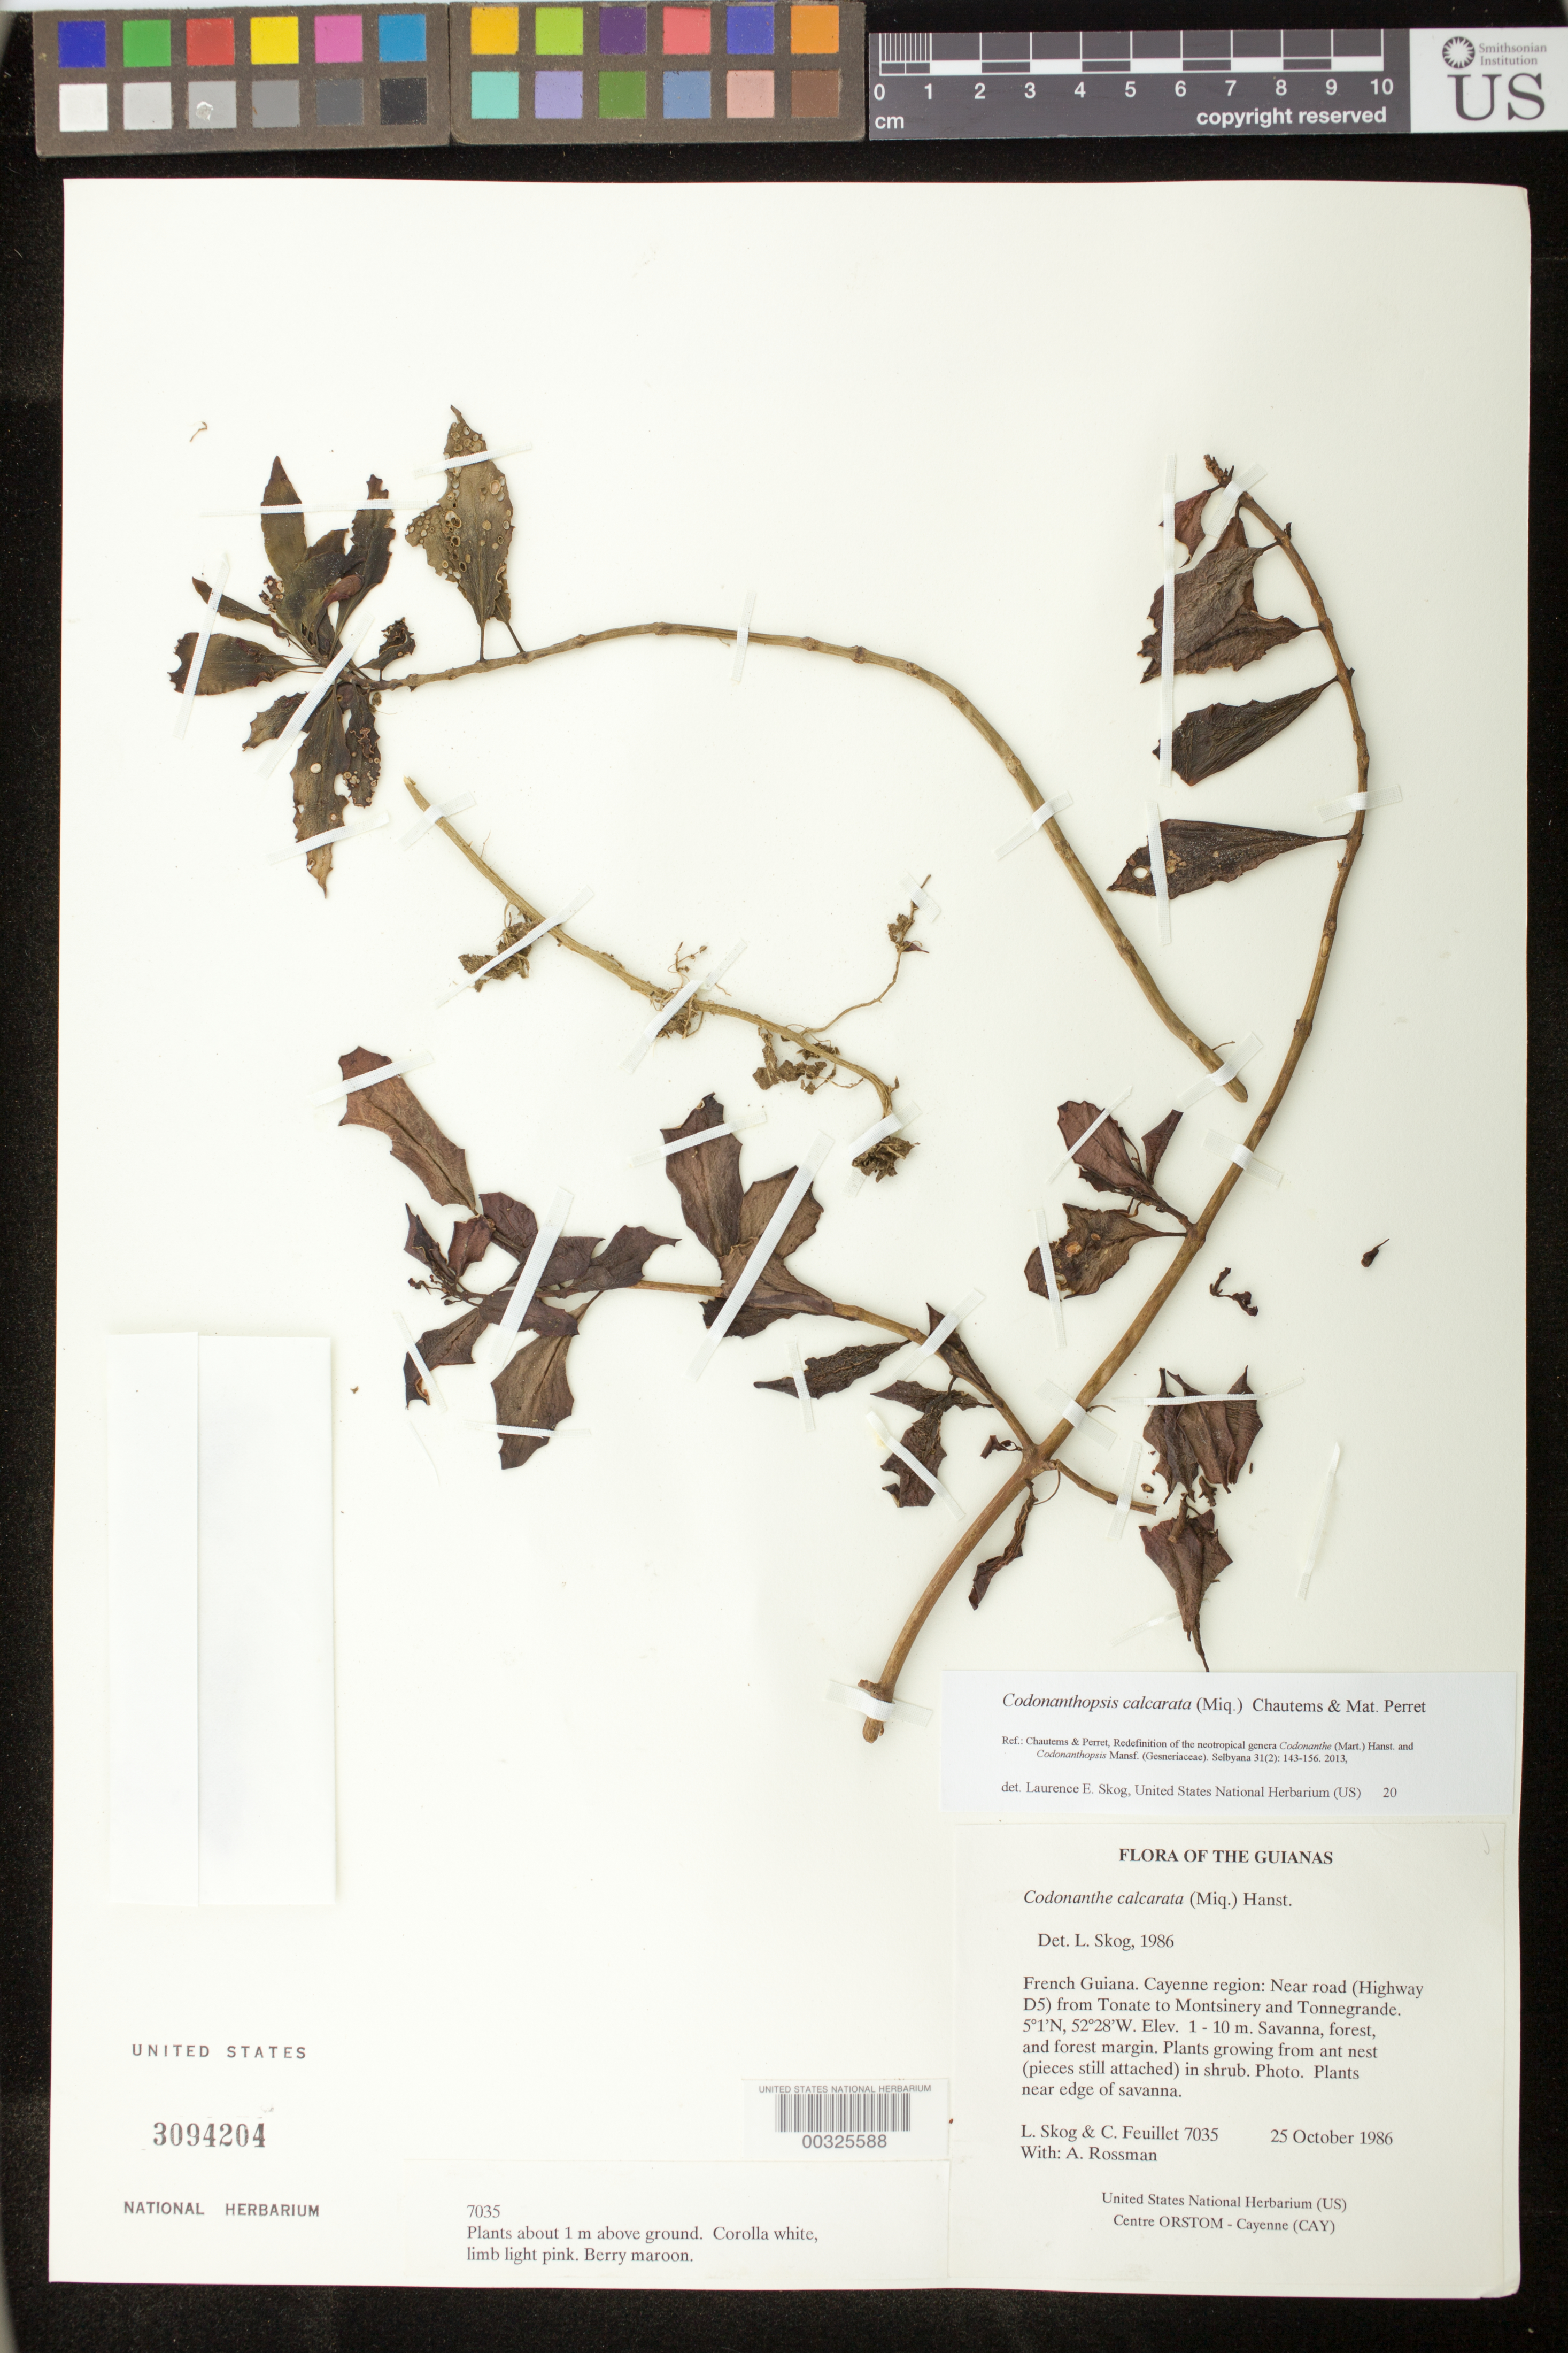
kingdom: Plantae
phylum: Tracheophyta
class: Magnoliopsida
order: Lamiales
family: Gesneriaceae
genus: Codonanthopsis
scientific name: Codonanthopsis calcarata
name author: (Miq.) Chautems & Mat.Perret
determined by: Skog, Laurence E.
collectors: L. E. Skog, C. Feuillet & A. Rossman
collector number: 7035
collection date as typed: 25 Oct 1986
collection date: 1986-10-25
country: French Guiana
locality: Near road (Highway D5) from Tonate to Montsinery and Tonnegrande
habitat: Savanna, forest, and forest margin. Plants near edge of savanna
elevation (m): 1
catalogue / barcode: US 3094204